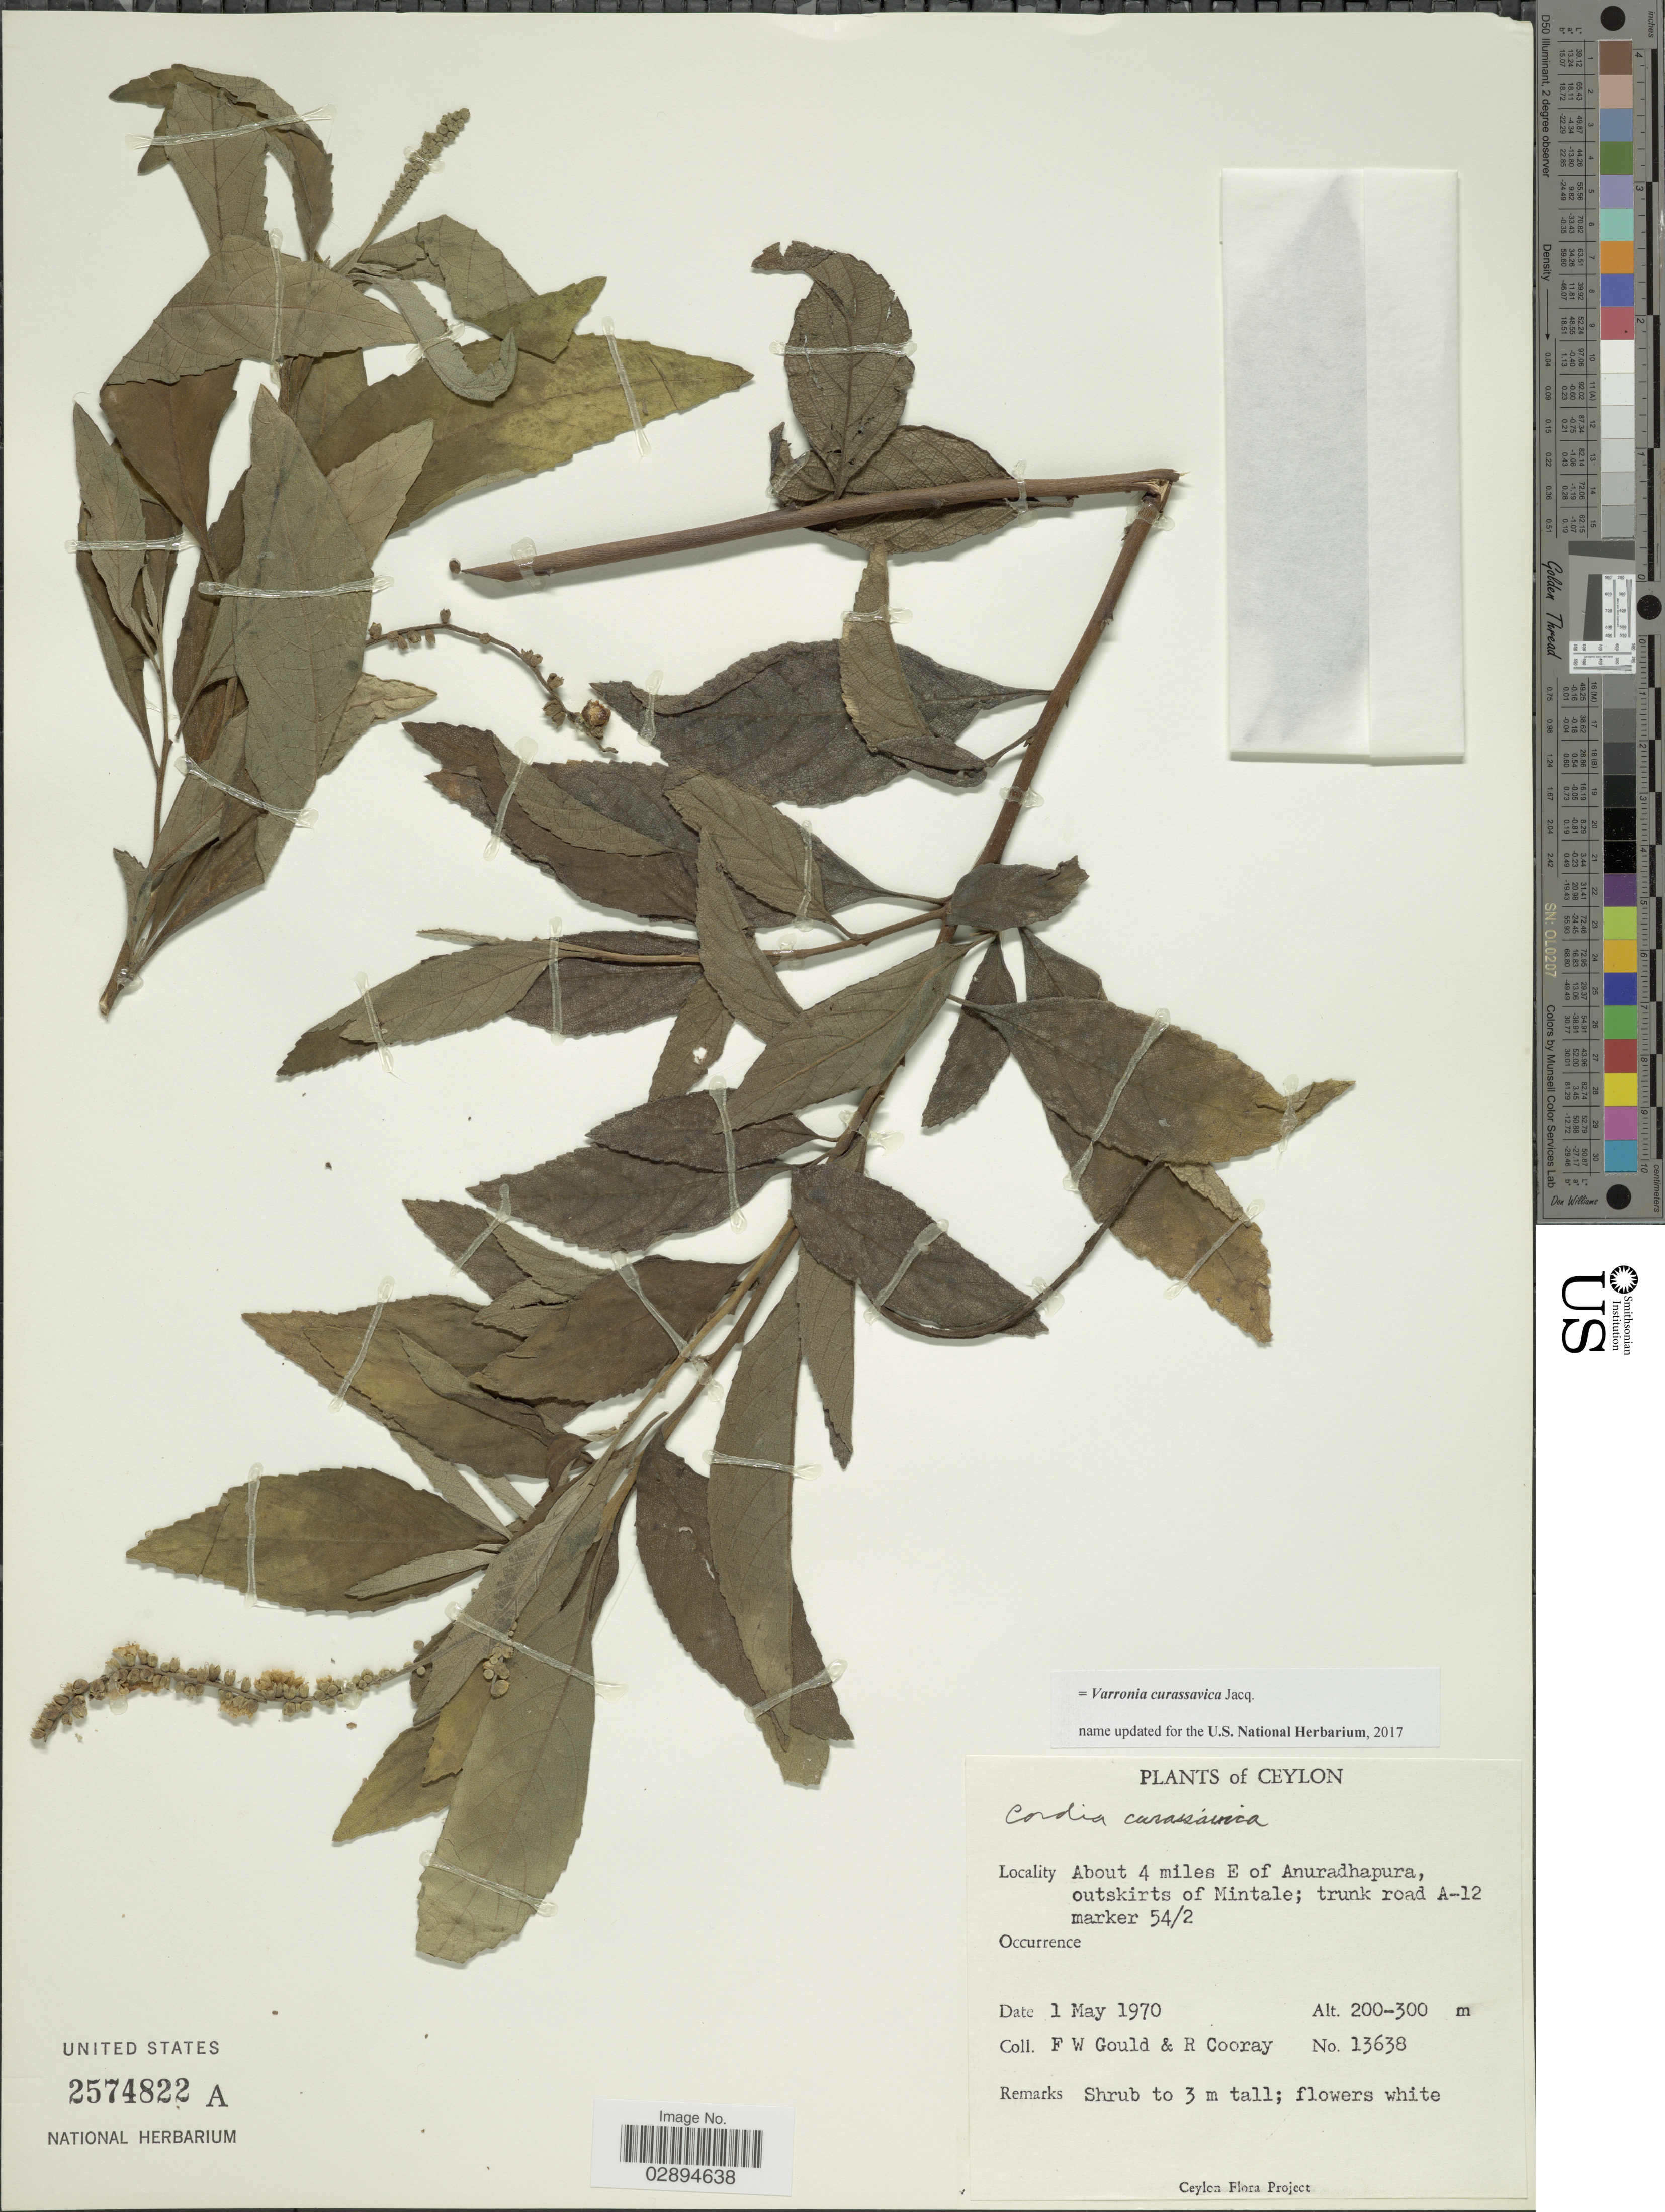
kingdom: Plantae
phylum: Tracheophyta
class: Magnoliopsida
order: Boraginales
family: Cordiaceae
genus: Varronia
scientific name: Varronia curassavica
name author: Jacq.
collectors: F. W. Gould & R. Cooray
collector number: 13638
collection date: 1970-05-01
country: Sri Lanka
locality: Ceylon. About 4 miles E of Anuradhapura, outskirts of Mintale; trunk road A-12 marker 54/2.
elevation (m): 200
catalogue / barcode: US 2574822A